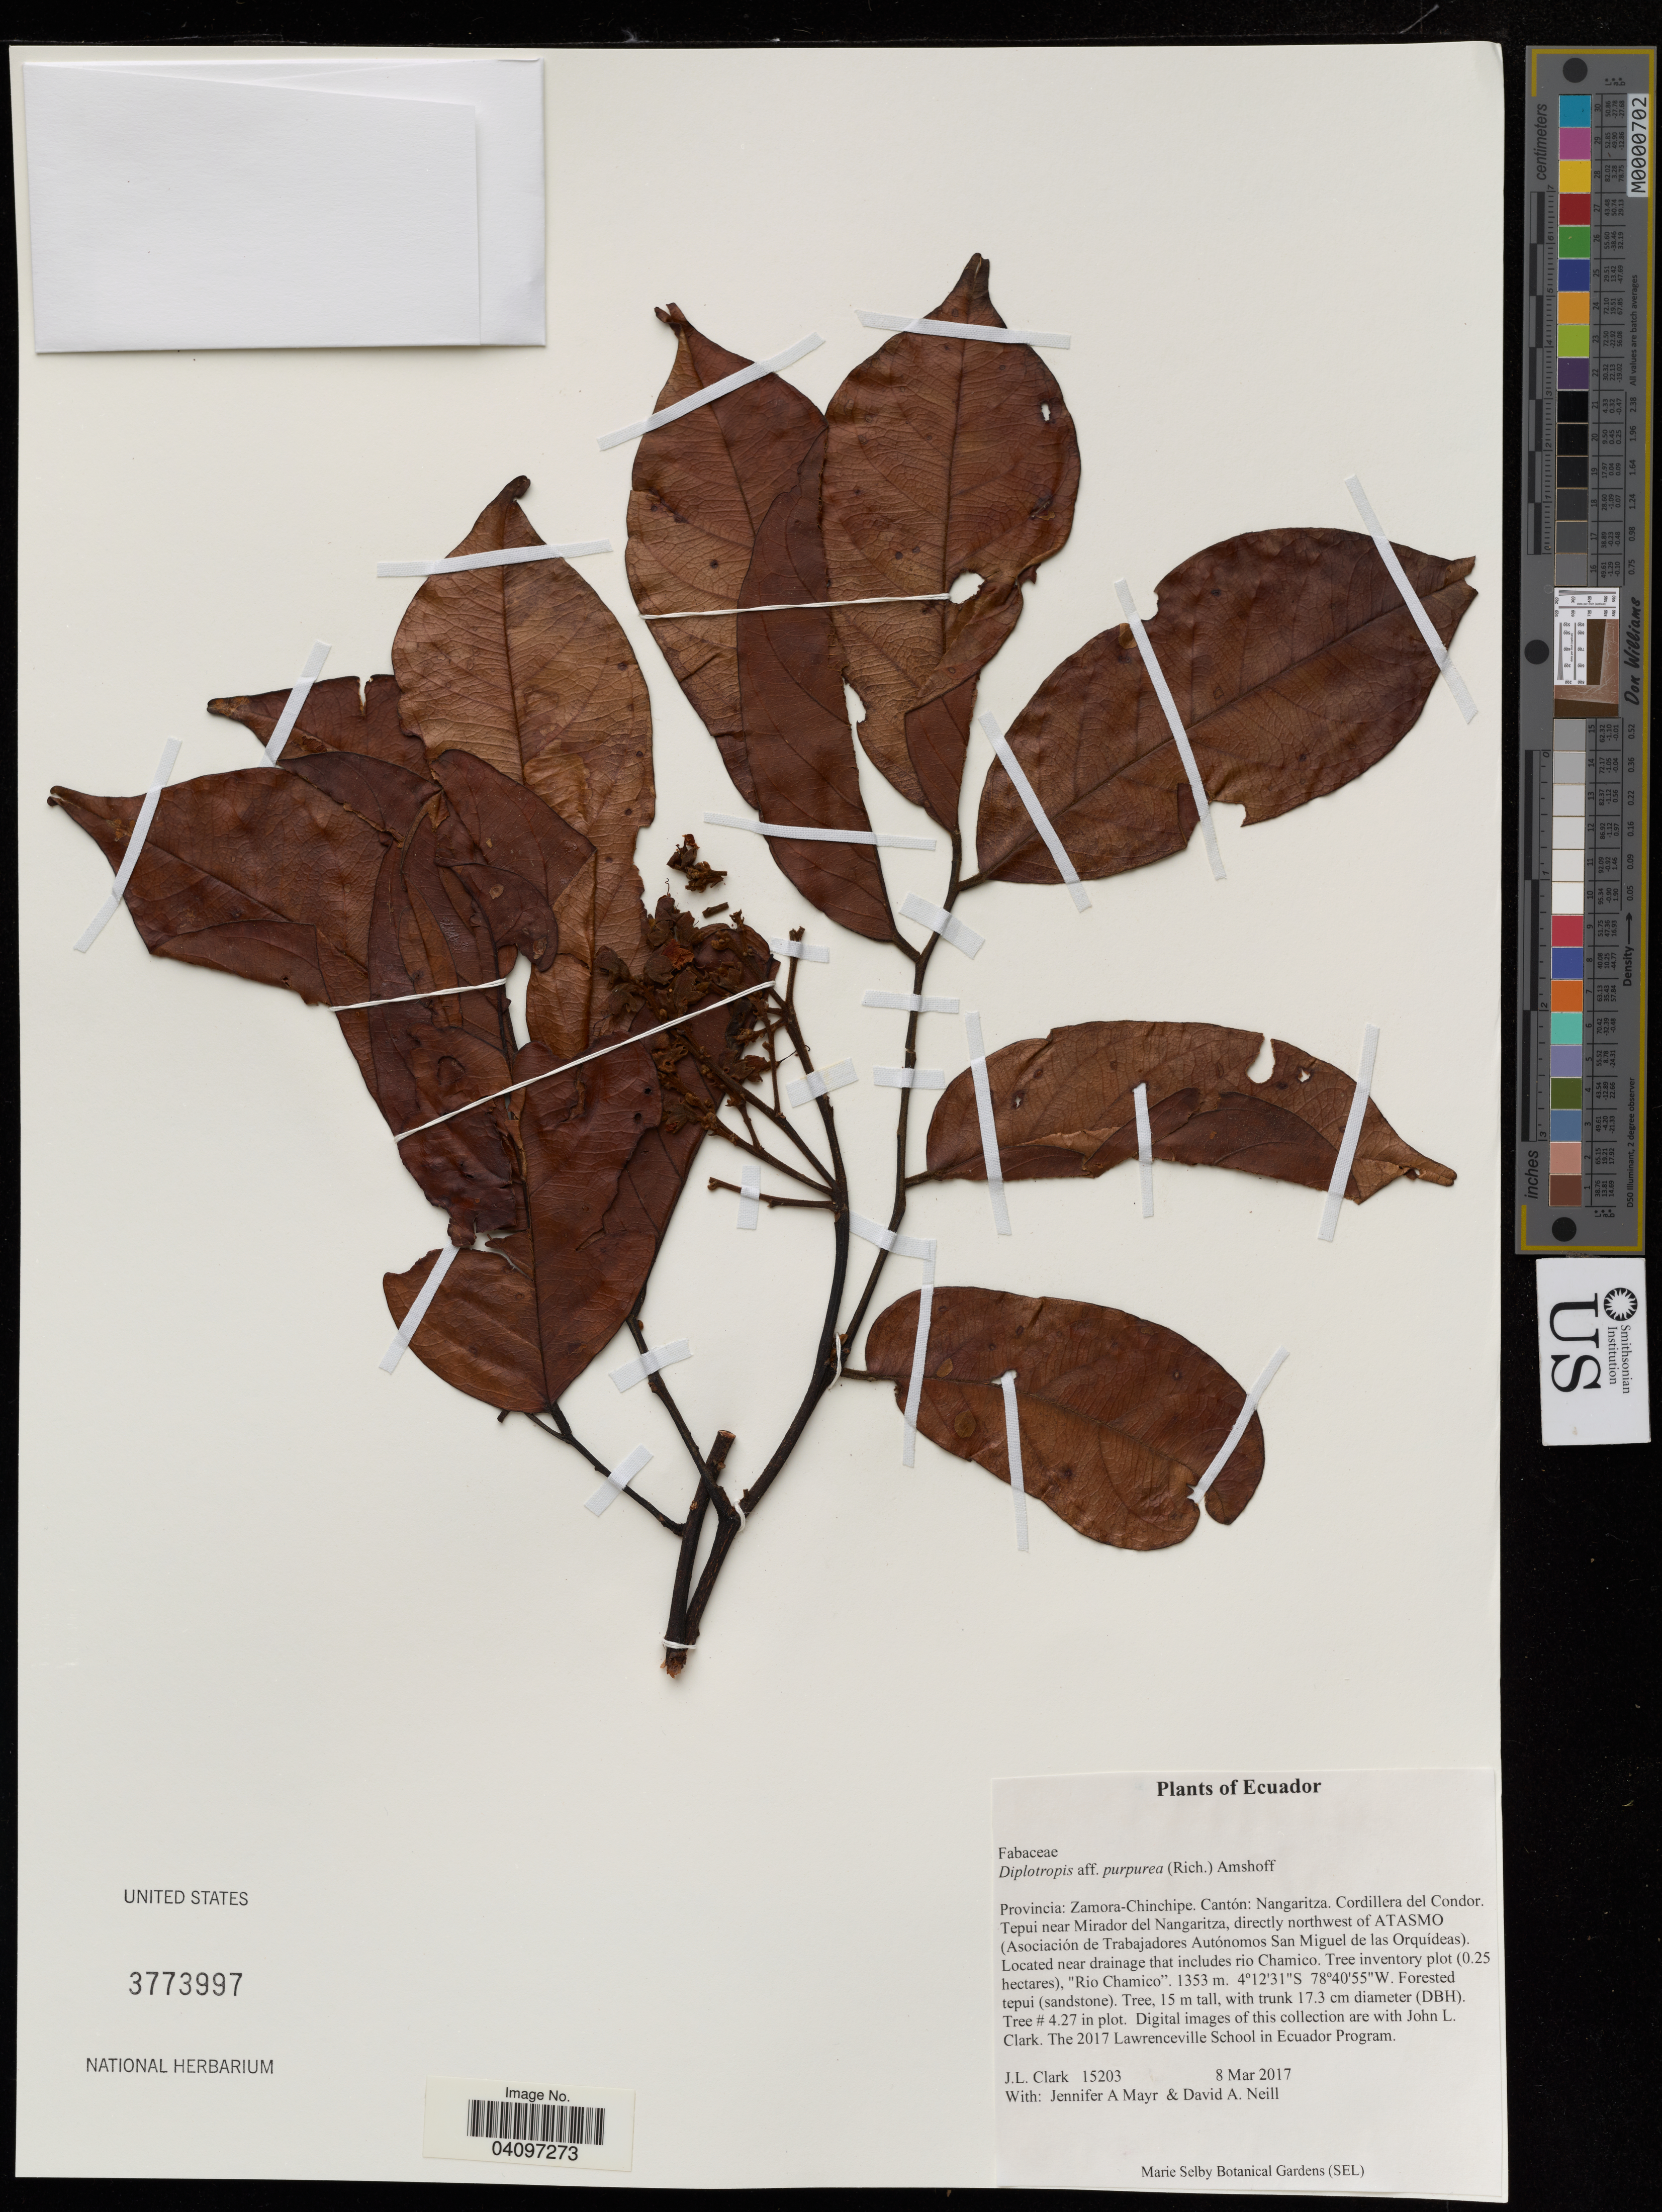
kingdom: Plantae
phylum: Tracheophyta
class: Magnoliopsida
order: Fabales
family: Fabaceae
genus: Diplotropis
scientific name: Diplotropis purpurea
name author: (Rich.) Amshoff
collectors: J. Clark, J. Mayr & D. A. Neill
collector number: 15203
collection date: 2017-03-08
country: Ecuador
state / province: Zamora-Chinchipe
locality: Cantón: Nangaritza. Cordillera del Condor. Tepui near Mirador del Nangaritza, directly northwest of ATASMO (Asociación de Trabajadores Autónomos San Miguel de las Orquídeas). Located near drainage that includes rio Chamico. Tree inventory plot (0.25 hectares), "Rio Chamico".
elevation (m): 1353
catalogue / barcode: US 3773997